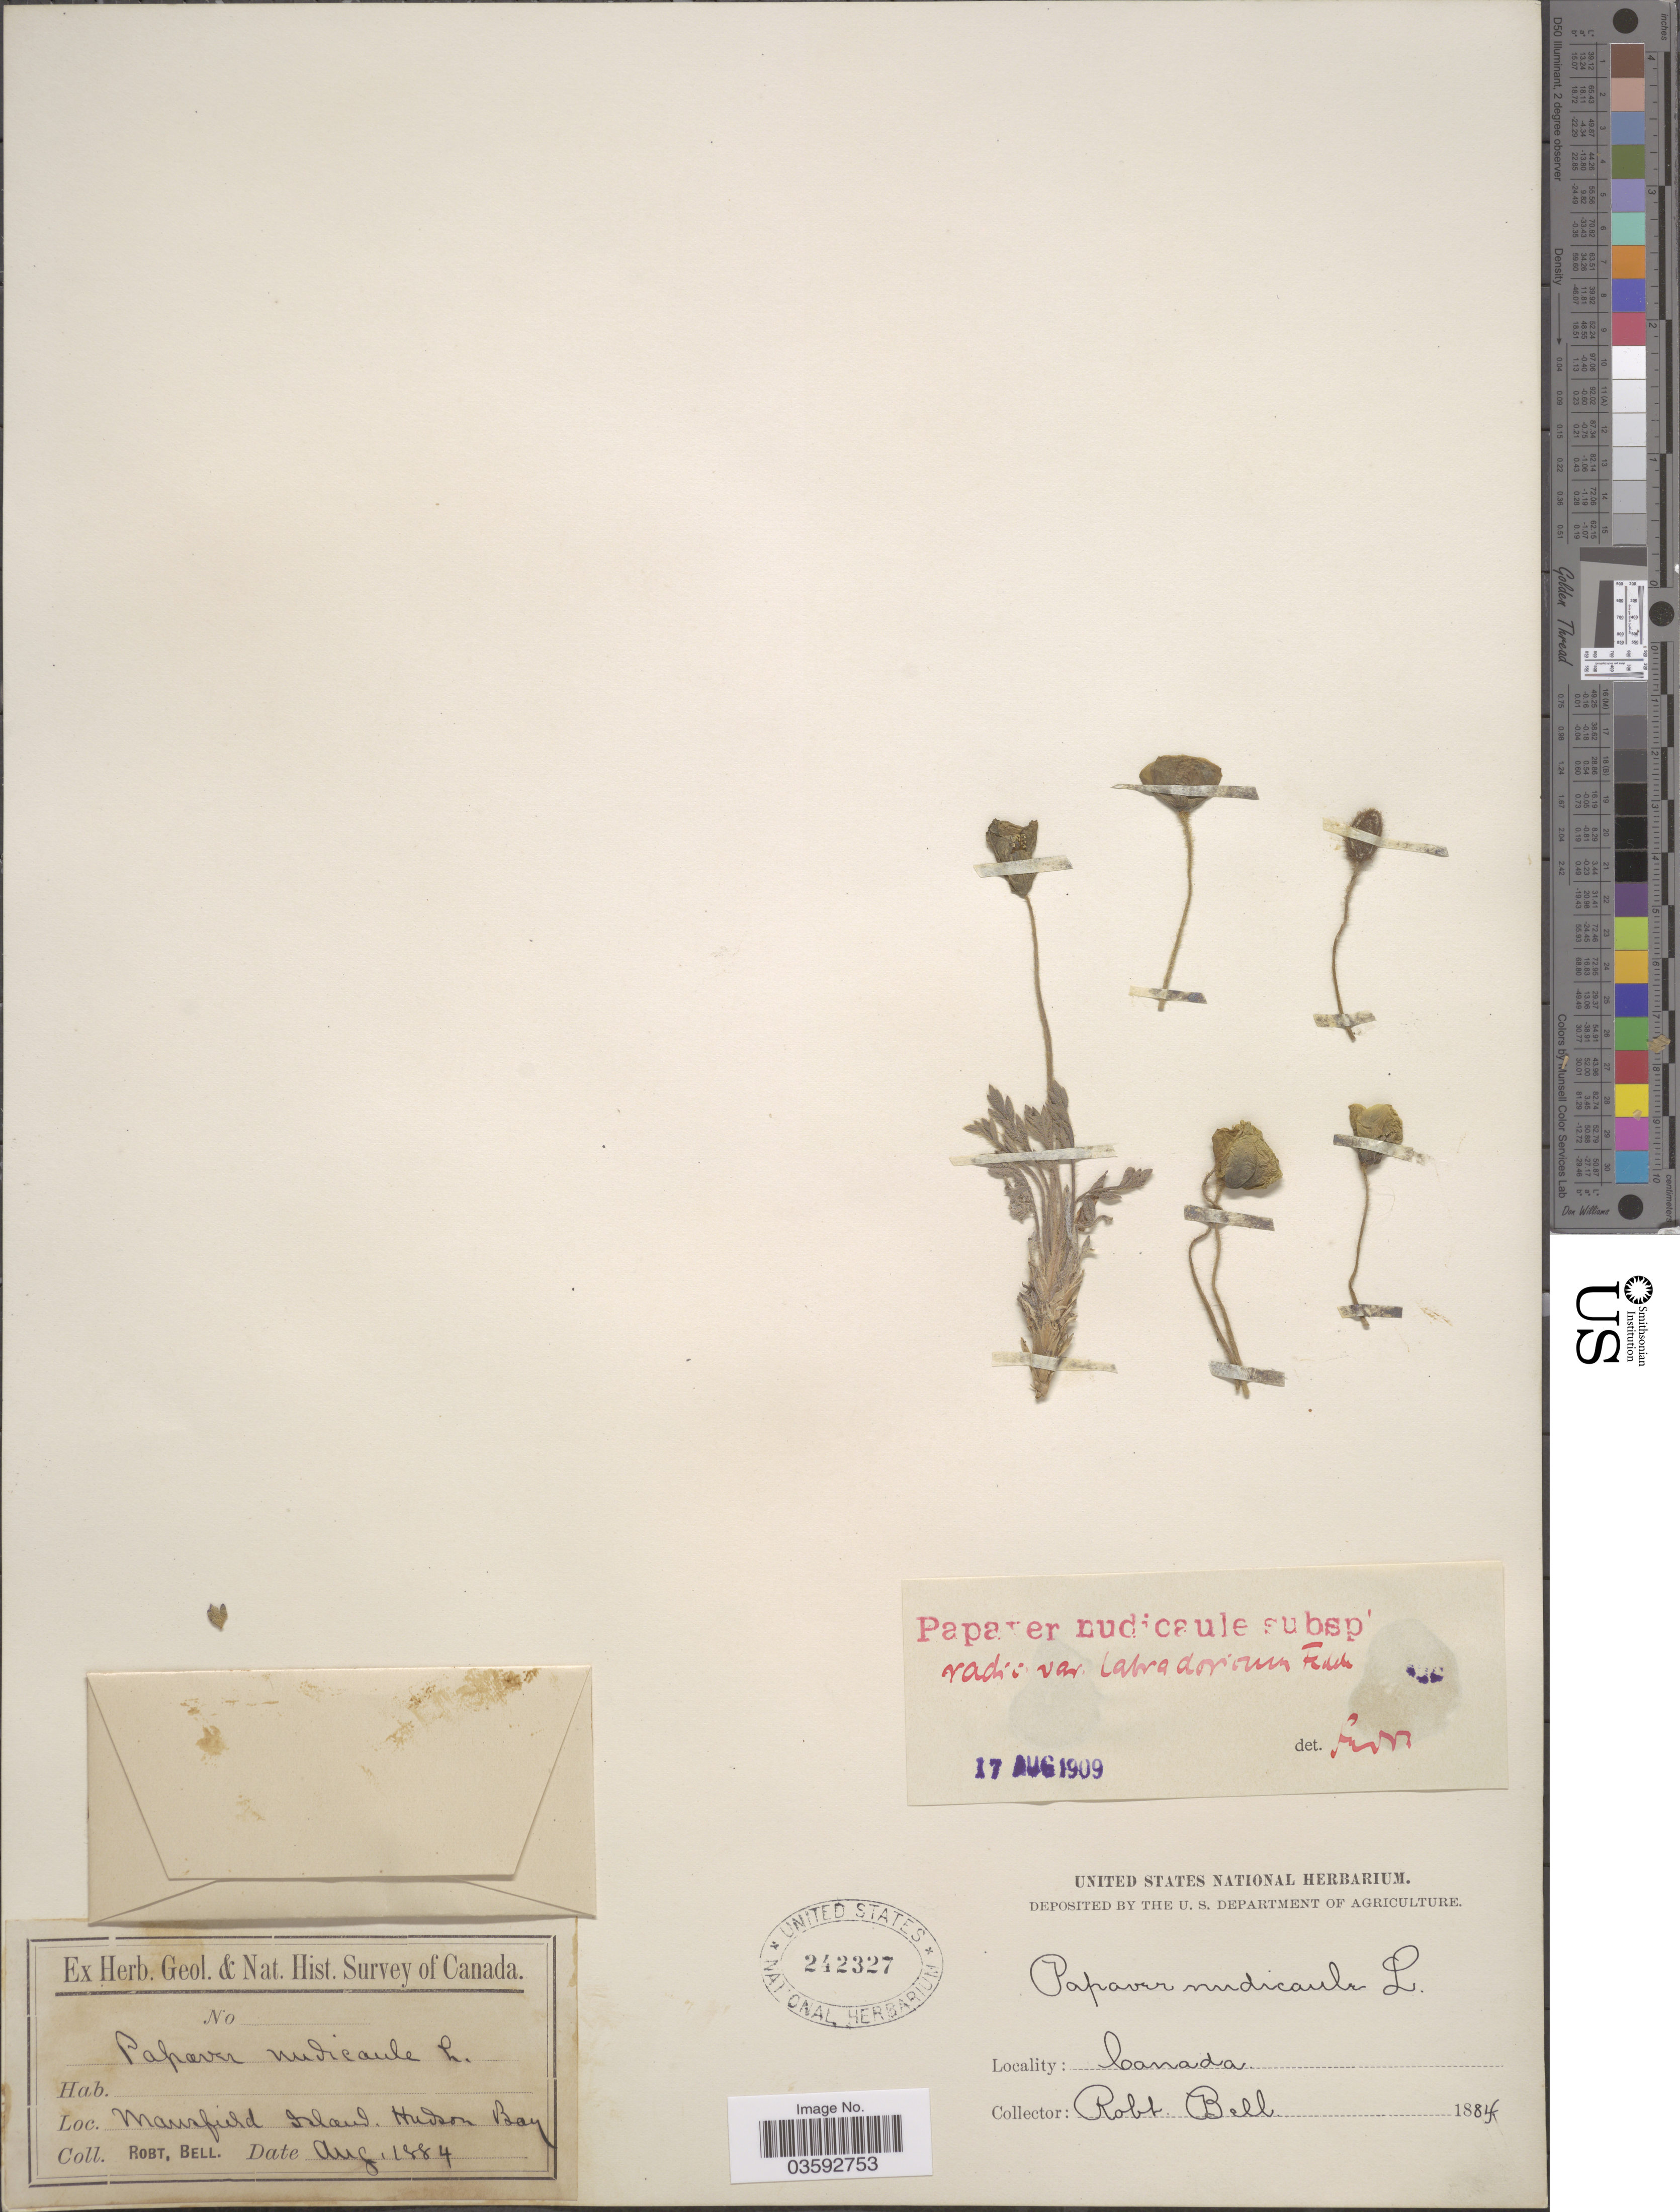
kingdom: Plantae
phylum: Tracheophyta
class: Magnoliopsida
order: Ranunculales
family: Papaveraceae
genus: Papaver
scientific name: Papaver nudicaule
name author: L.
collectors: R. Bell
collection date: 1884-08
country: Canada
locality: Mansfield Island. Hudson Bay.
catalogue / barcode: US 242327